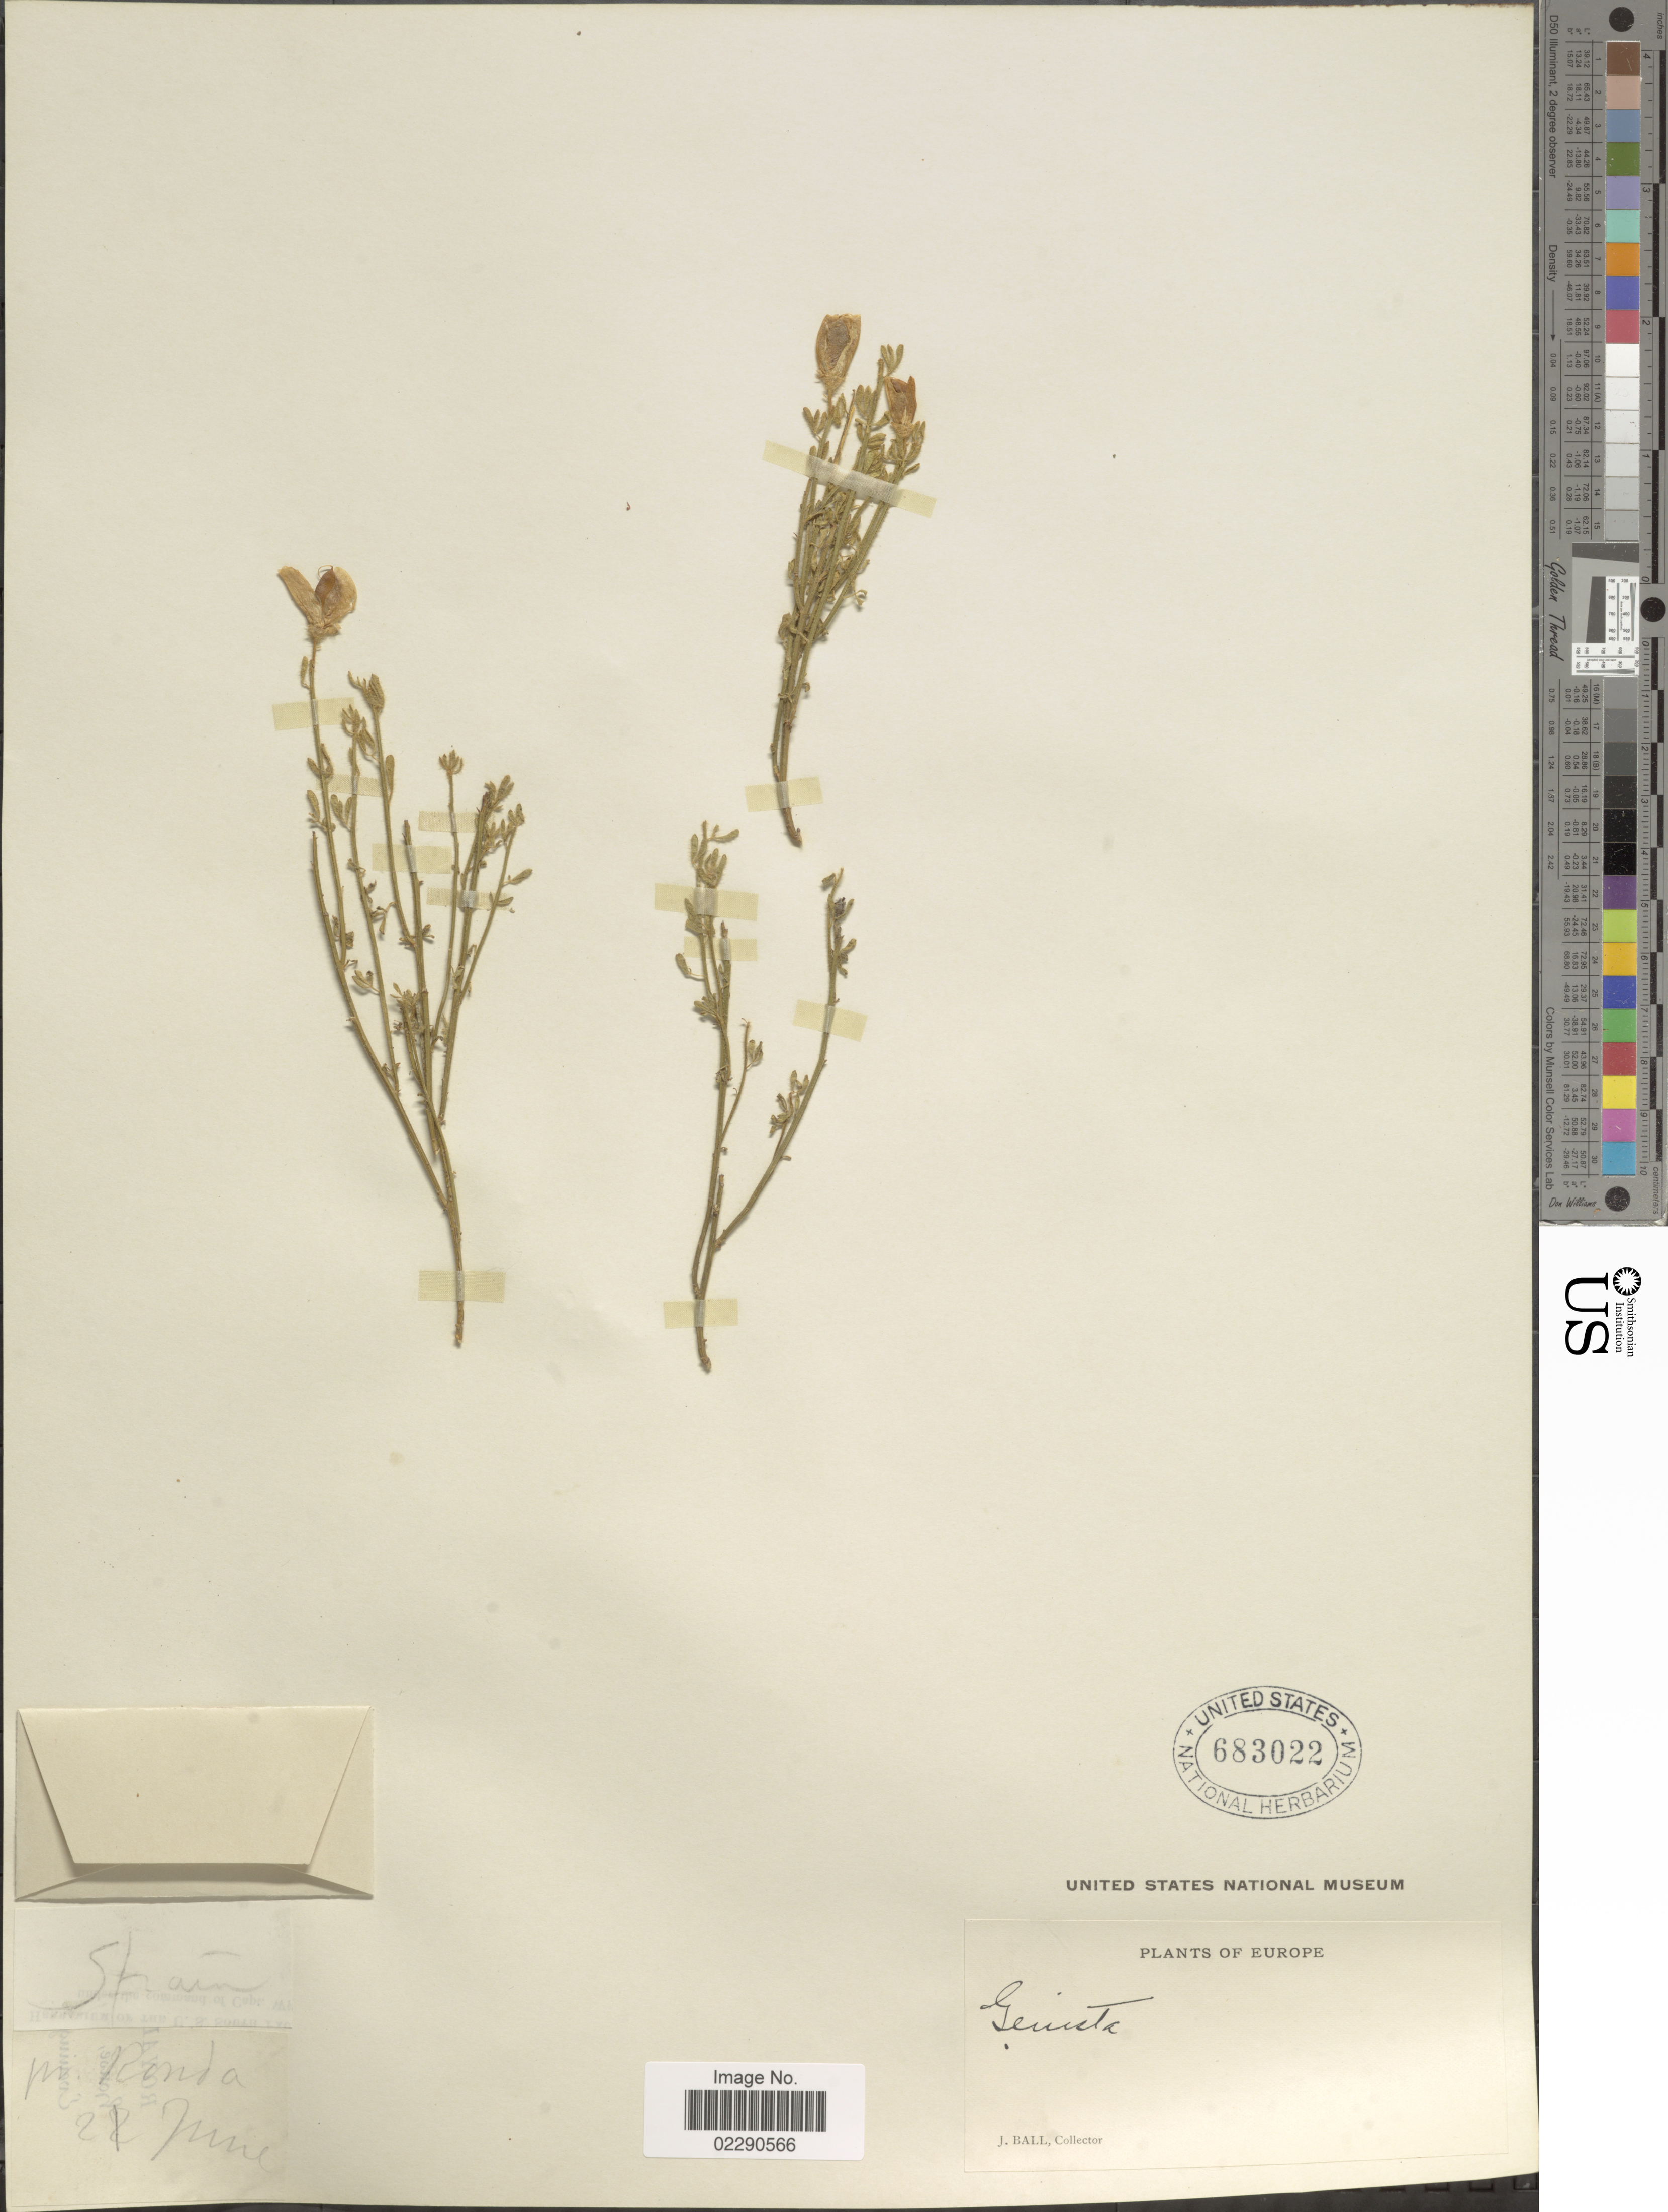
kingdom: Plantae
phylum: Tracheophyta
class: Magnoliopsida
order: Fabales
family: Fabaceae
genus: Genista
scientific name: Genista sp.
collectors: J. Ball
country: Spain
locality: Europe, pr. Ronda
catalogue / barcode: US 683022